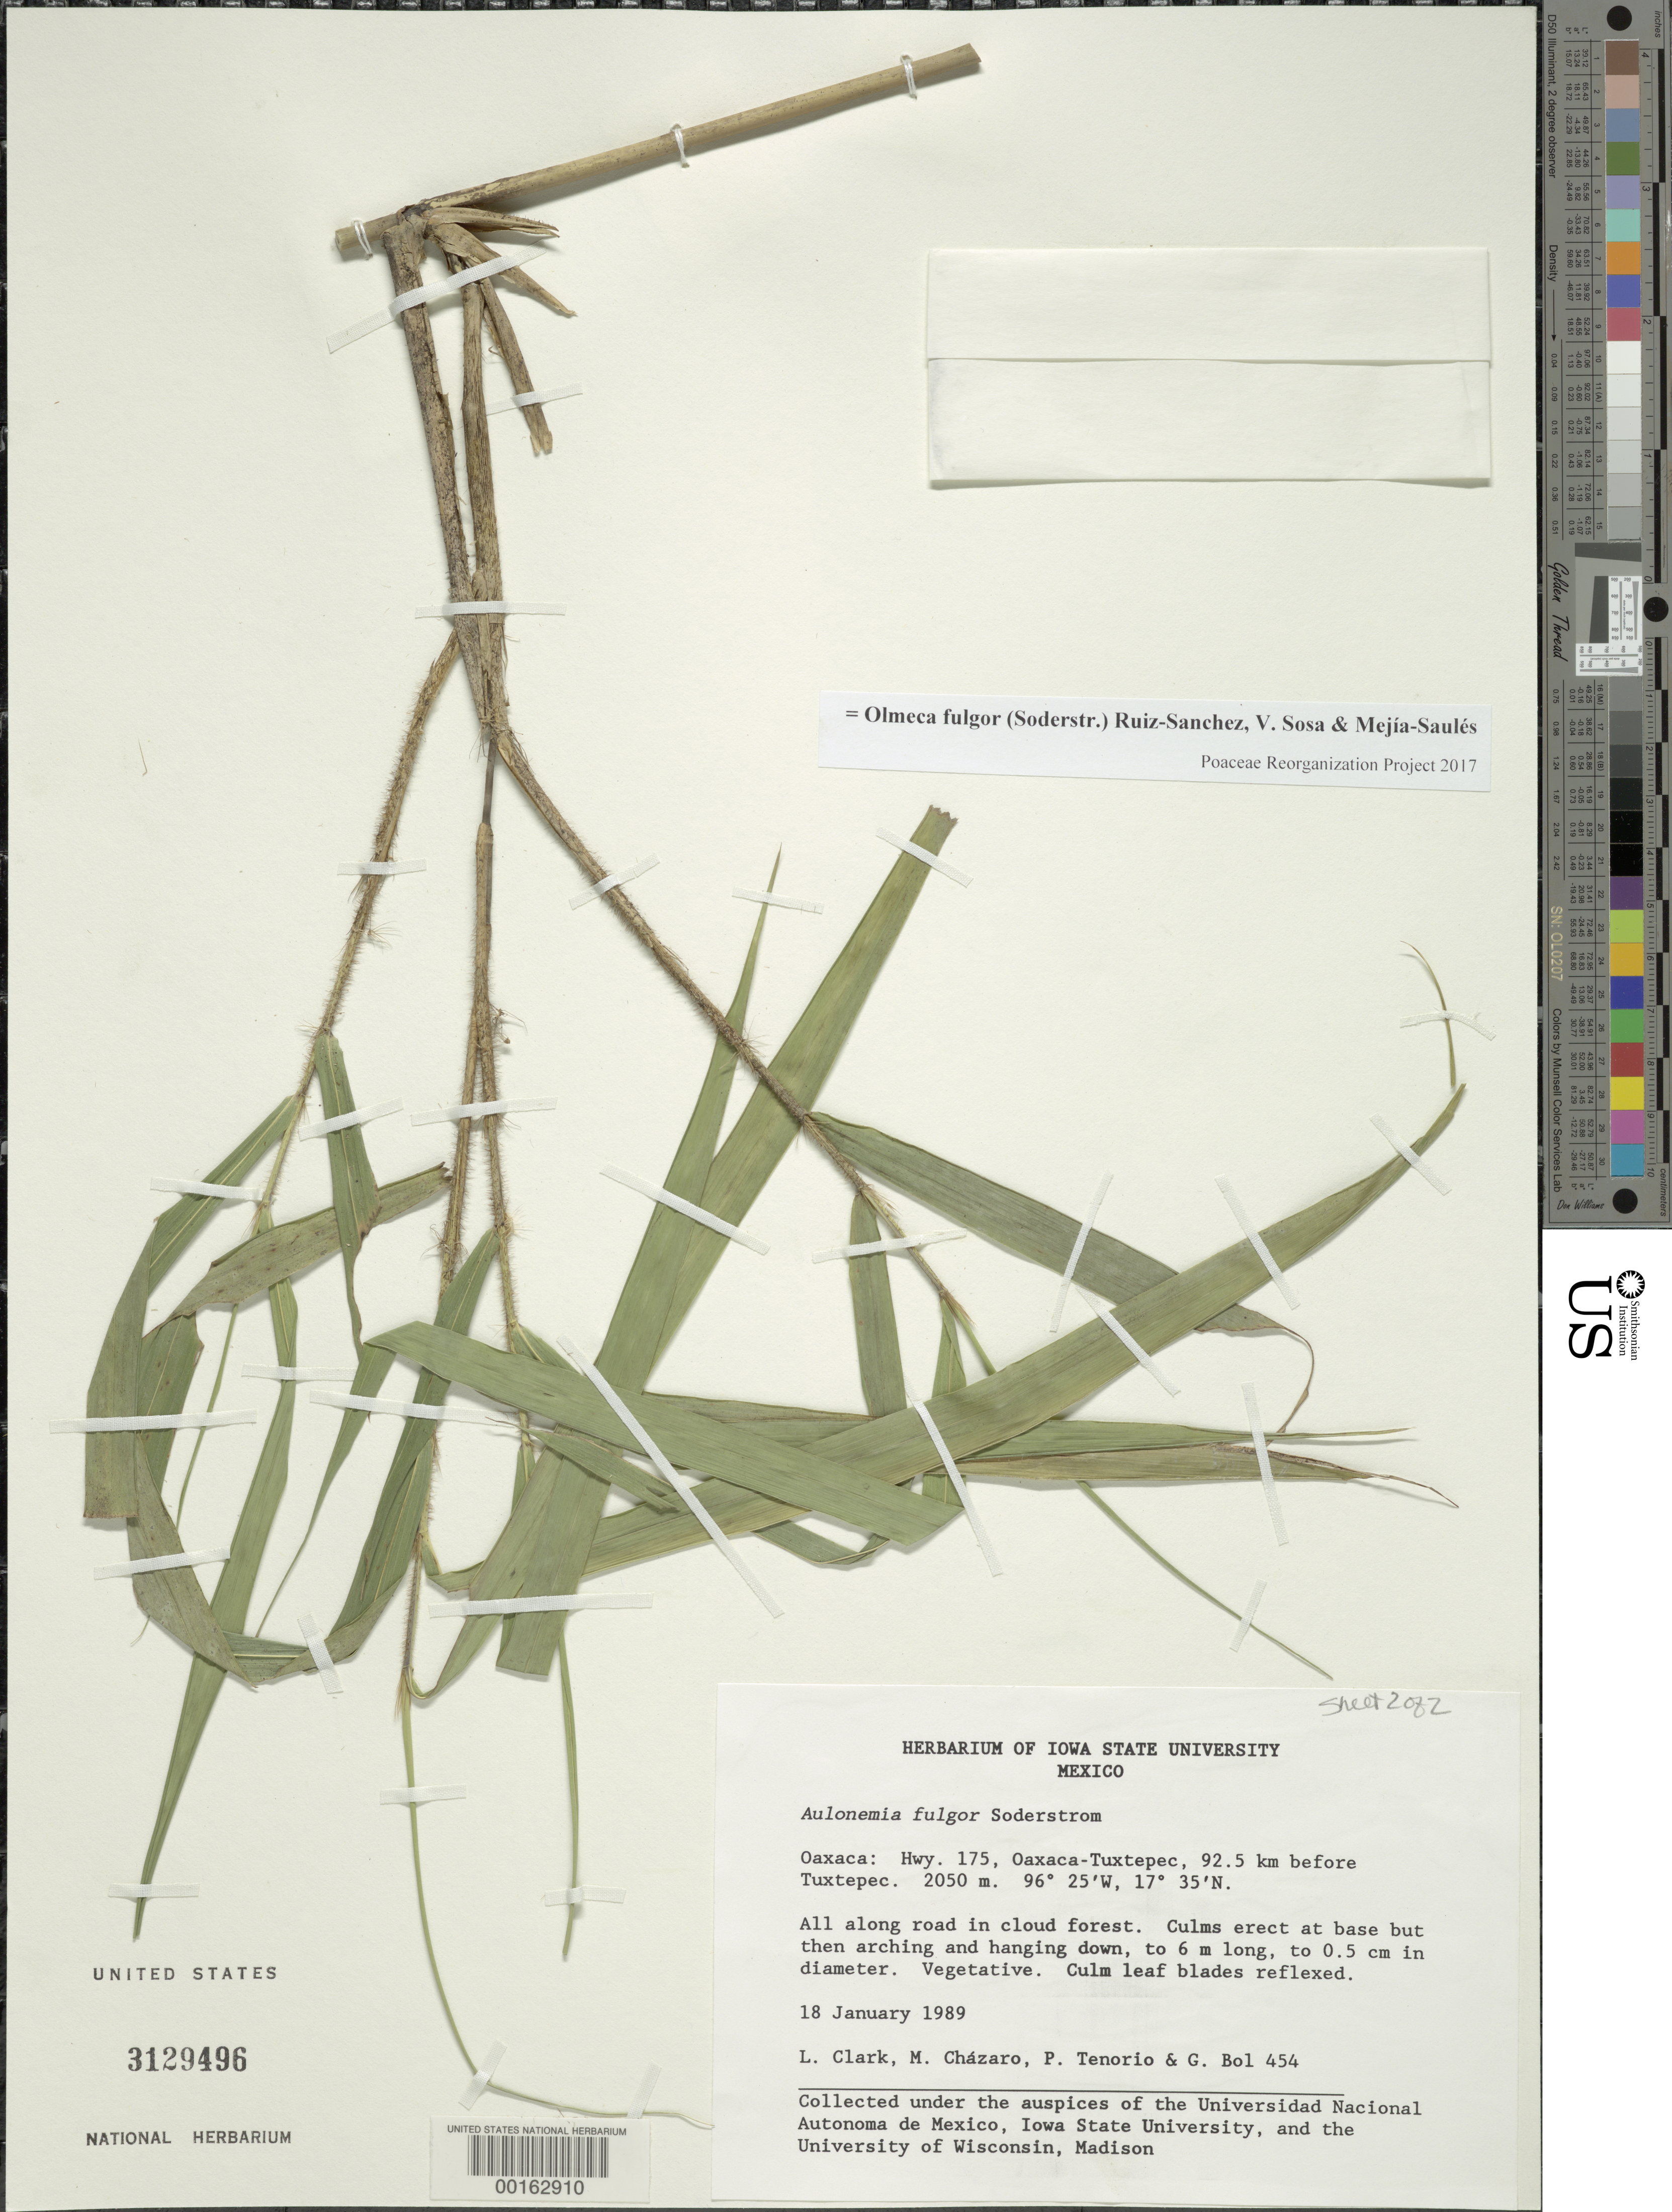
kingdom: Plantae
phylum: Tracheophyta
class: Liliopsida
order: Poales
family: Poaceae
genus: Olmeca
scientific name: Olmeca fulgor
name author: (Soderstr.) Ruíz-Sanchez et al.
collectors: L. G. Clark, M. de J. Cházaro Basáñoez, P. Tenorio L. & G. Bol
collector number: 454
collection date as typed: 18 Jan 1989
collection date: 1989-01-18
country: Mexico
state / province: Oaxaca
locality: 92.5 km before Tuxtepec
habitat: In cloud forest, along road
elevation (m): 1500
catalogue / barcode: US 3129496